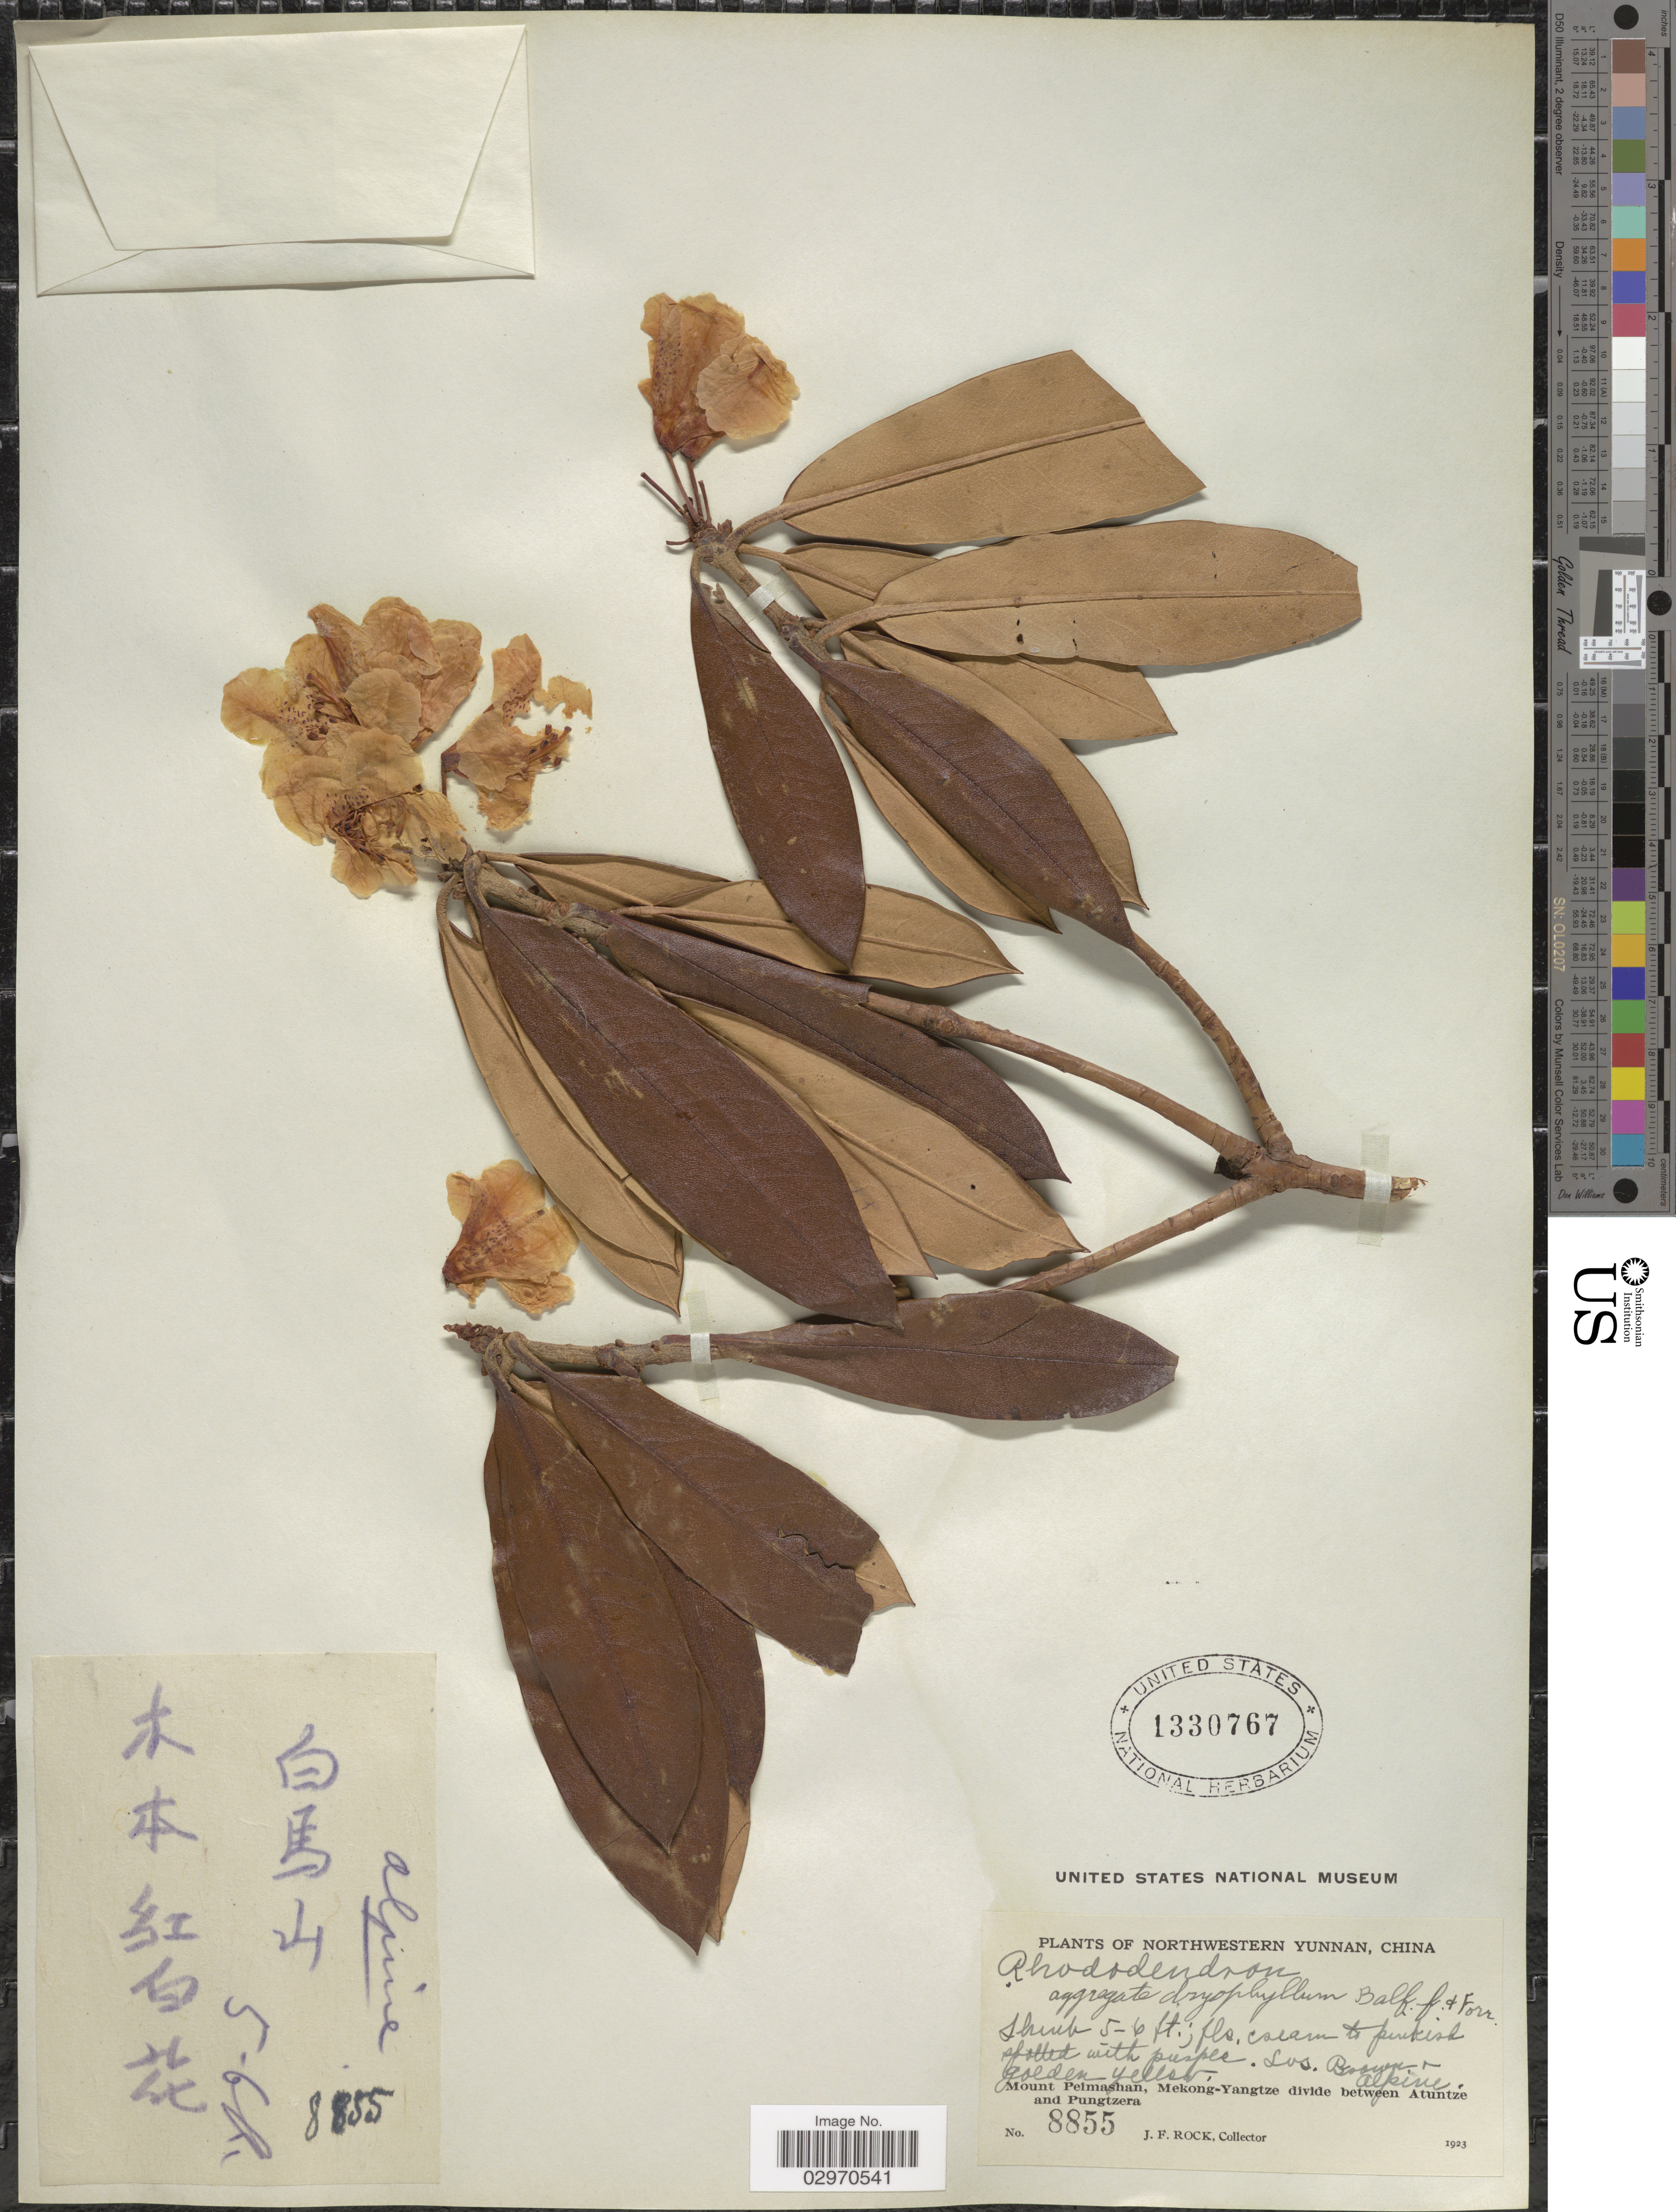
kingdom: Plantae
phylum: Tracheophyta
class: Magnoliopsida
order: Ericales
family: Ericaceae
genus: Rhododendron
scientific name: Rhododendron dryophyllum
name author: Balf. f. & Forrest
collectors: J. Rock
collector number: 8855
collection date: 1923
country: China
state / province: Yunnan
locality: Northwestern Yunnan. Mount Peimashan, Mekong-Yangtze divide between Atuntze and Pungtzera.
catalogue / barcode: US 1330767